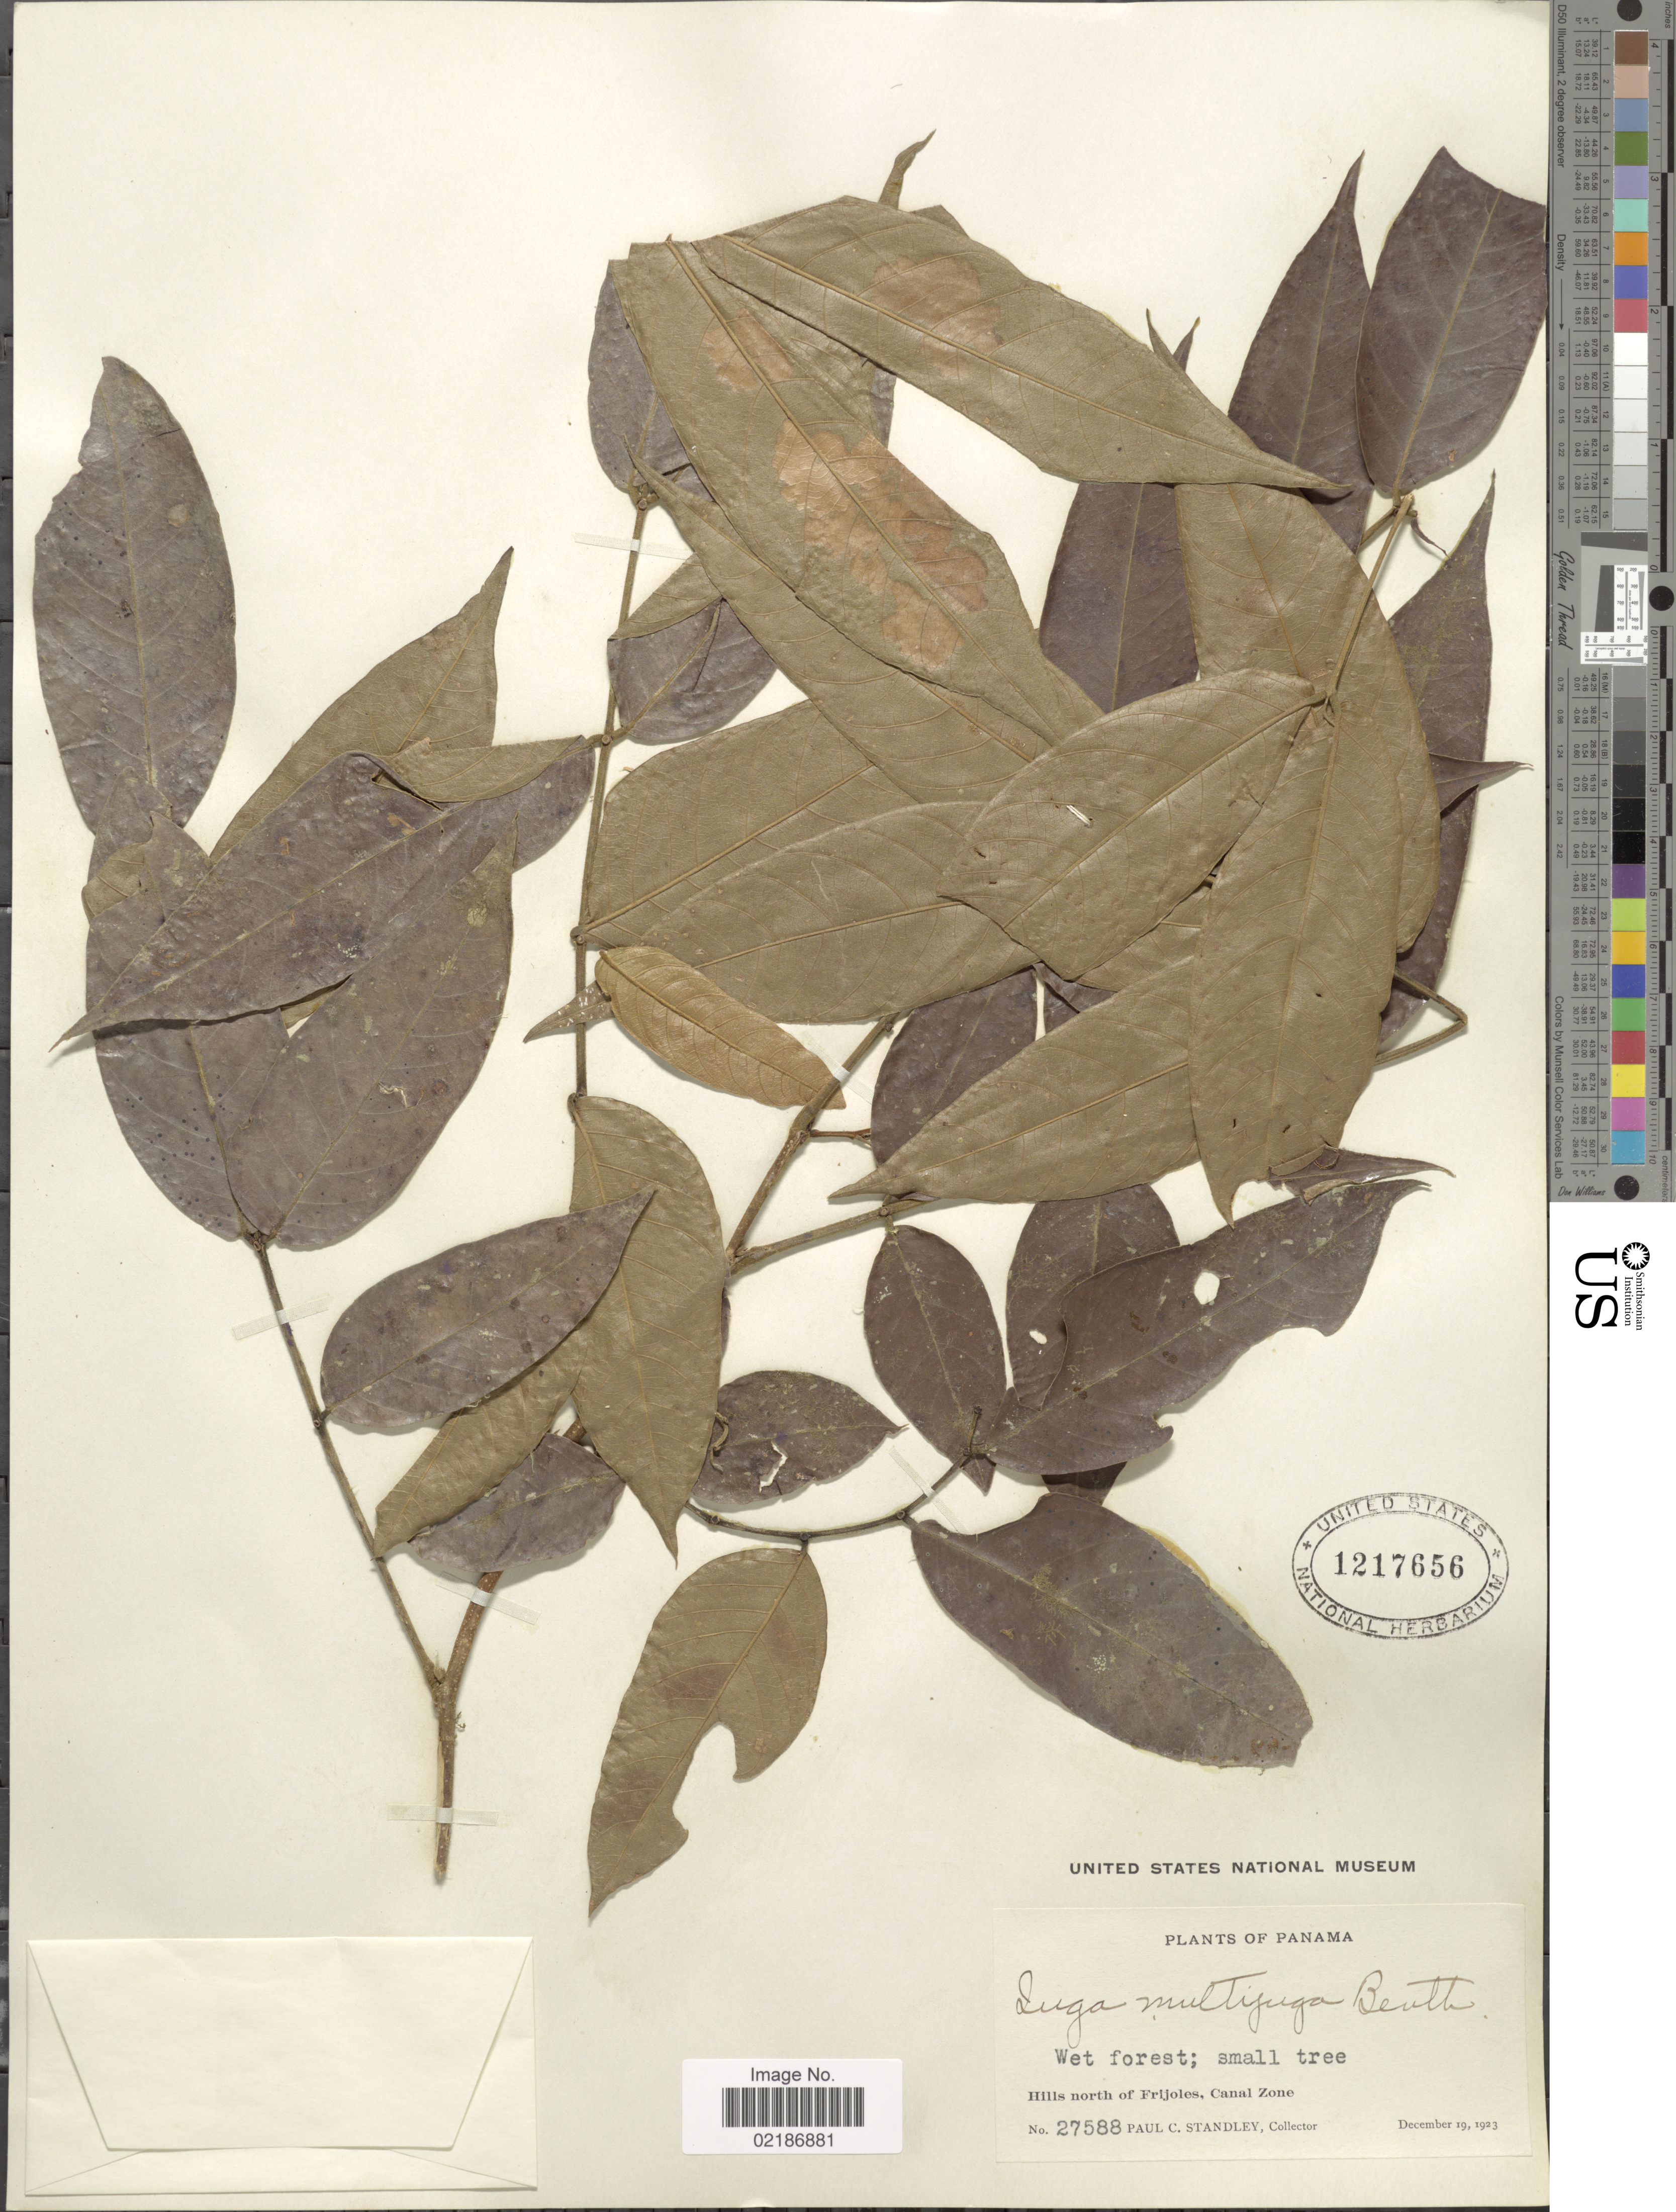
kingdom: Plantae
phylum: Tracheophyta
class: Magnoliopsida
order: Fabales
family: Fabaceae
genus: Inga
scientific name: Inga thibaudiana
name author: DC.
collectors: P. C. Standley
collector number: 27588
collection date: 1923-12-19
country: Panama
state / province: Colón / Panamá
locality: Hills north of Frijoles, Canal Zone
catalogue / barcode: US 1217656